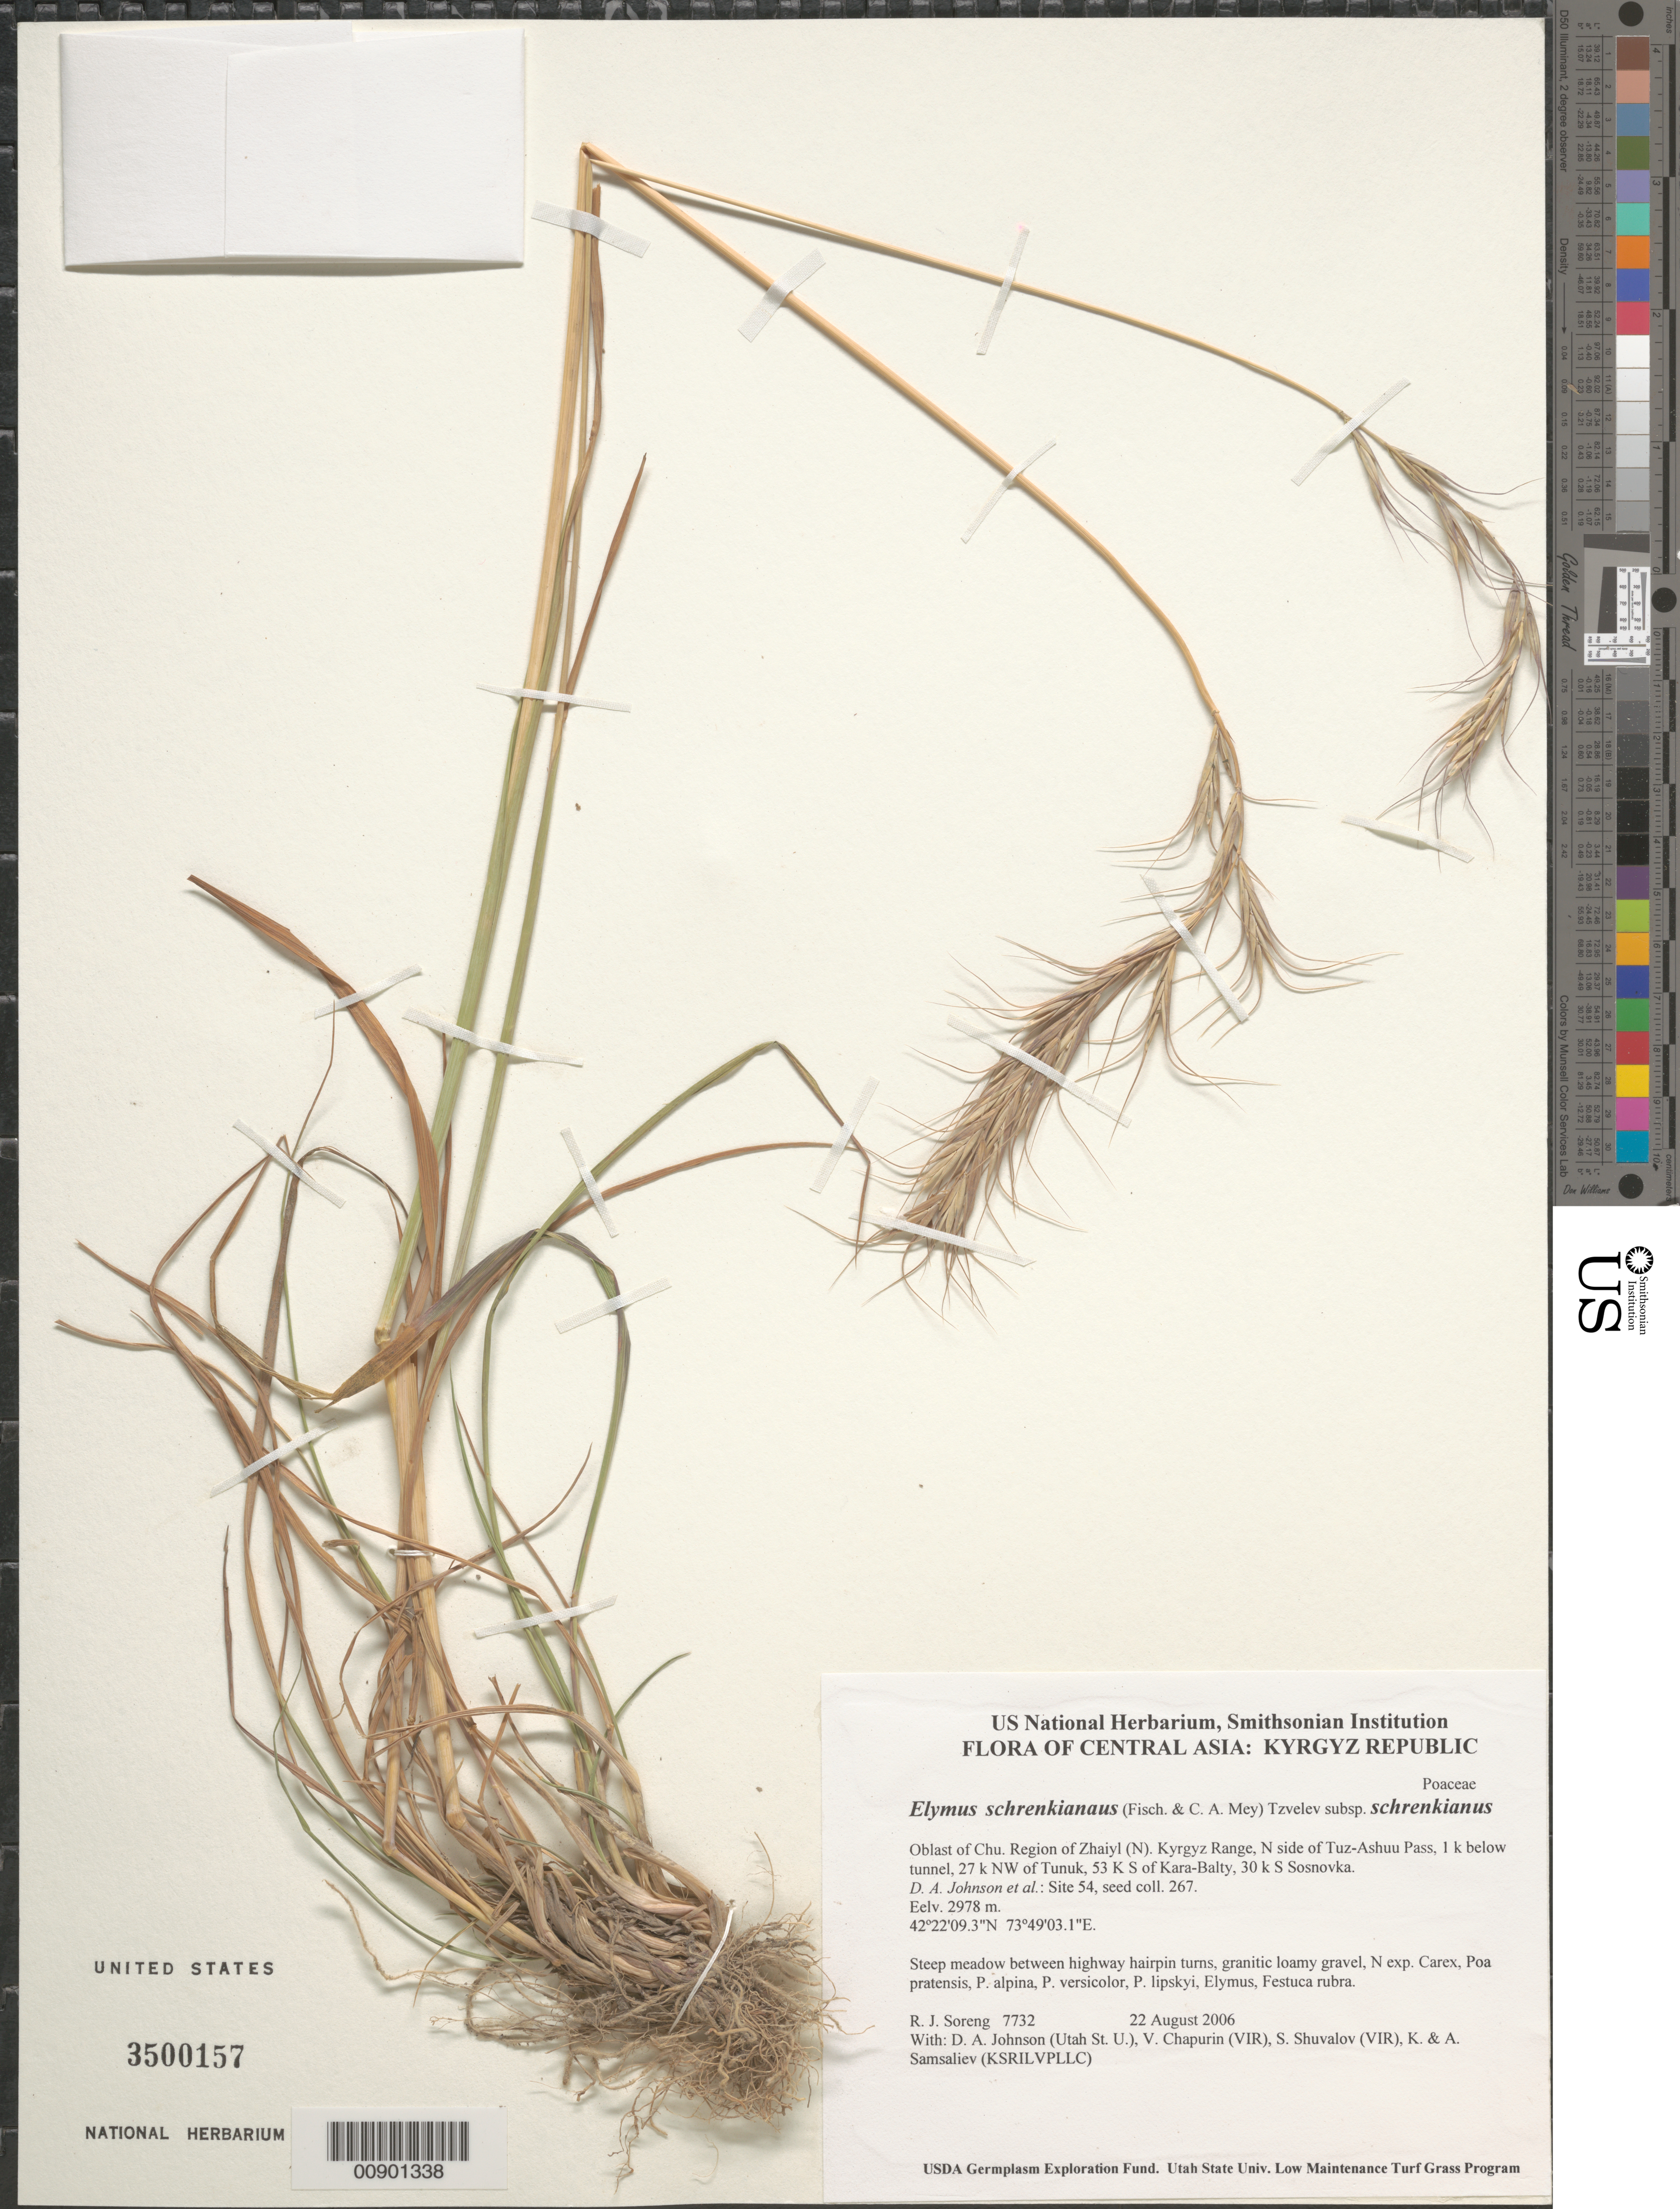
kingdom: Plantae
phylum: Tracheophyta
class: Liliopsida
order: Poales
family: Poaceae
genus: Elymus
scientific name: Elymus schrenkianus subsp. schrenkianus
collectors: R. J. Soreng, D. Johnson, S. Shuvalov, V. Chapurin, K. Samsaliev & A. Samsaliev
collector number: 7732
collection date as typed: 22 Aug 2006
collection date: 2006-08-22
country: Kyrgyzstan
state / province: Chu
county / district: Zhaiyl (N)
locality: Kyrgyz Range, N side of Tuz-Ashuu Pass, 1 km below tunnel, 27 km NW of Tunuk, 53 km S of Kara-Balty, 30 km S Sosnovka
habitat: Steep meadow between highway hairpin turns, granitic loamy gravel, N exp.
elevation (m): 2978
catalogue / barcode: US 3500157